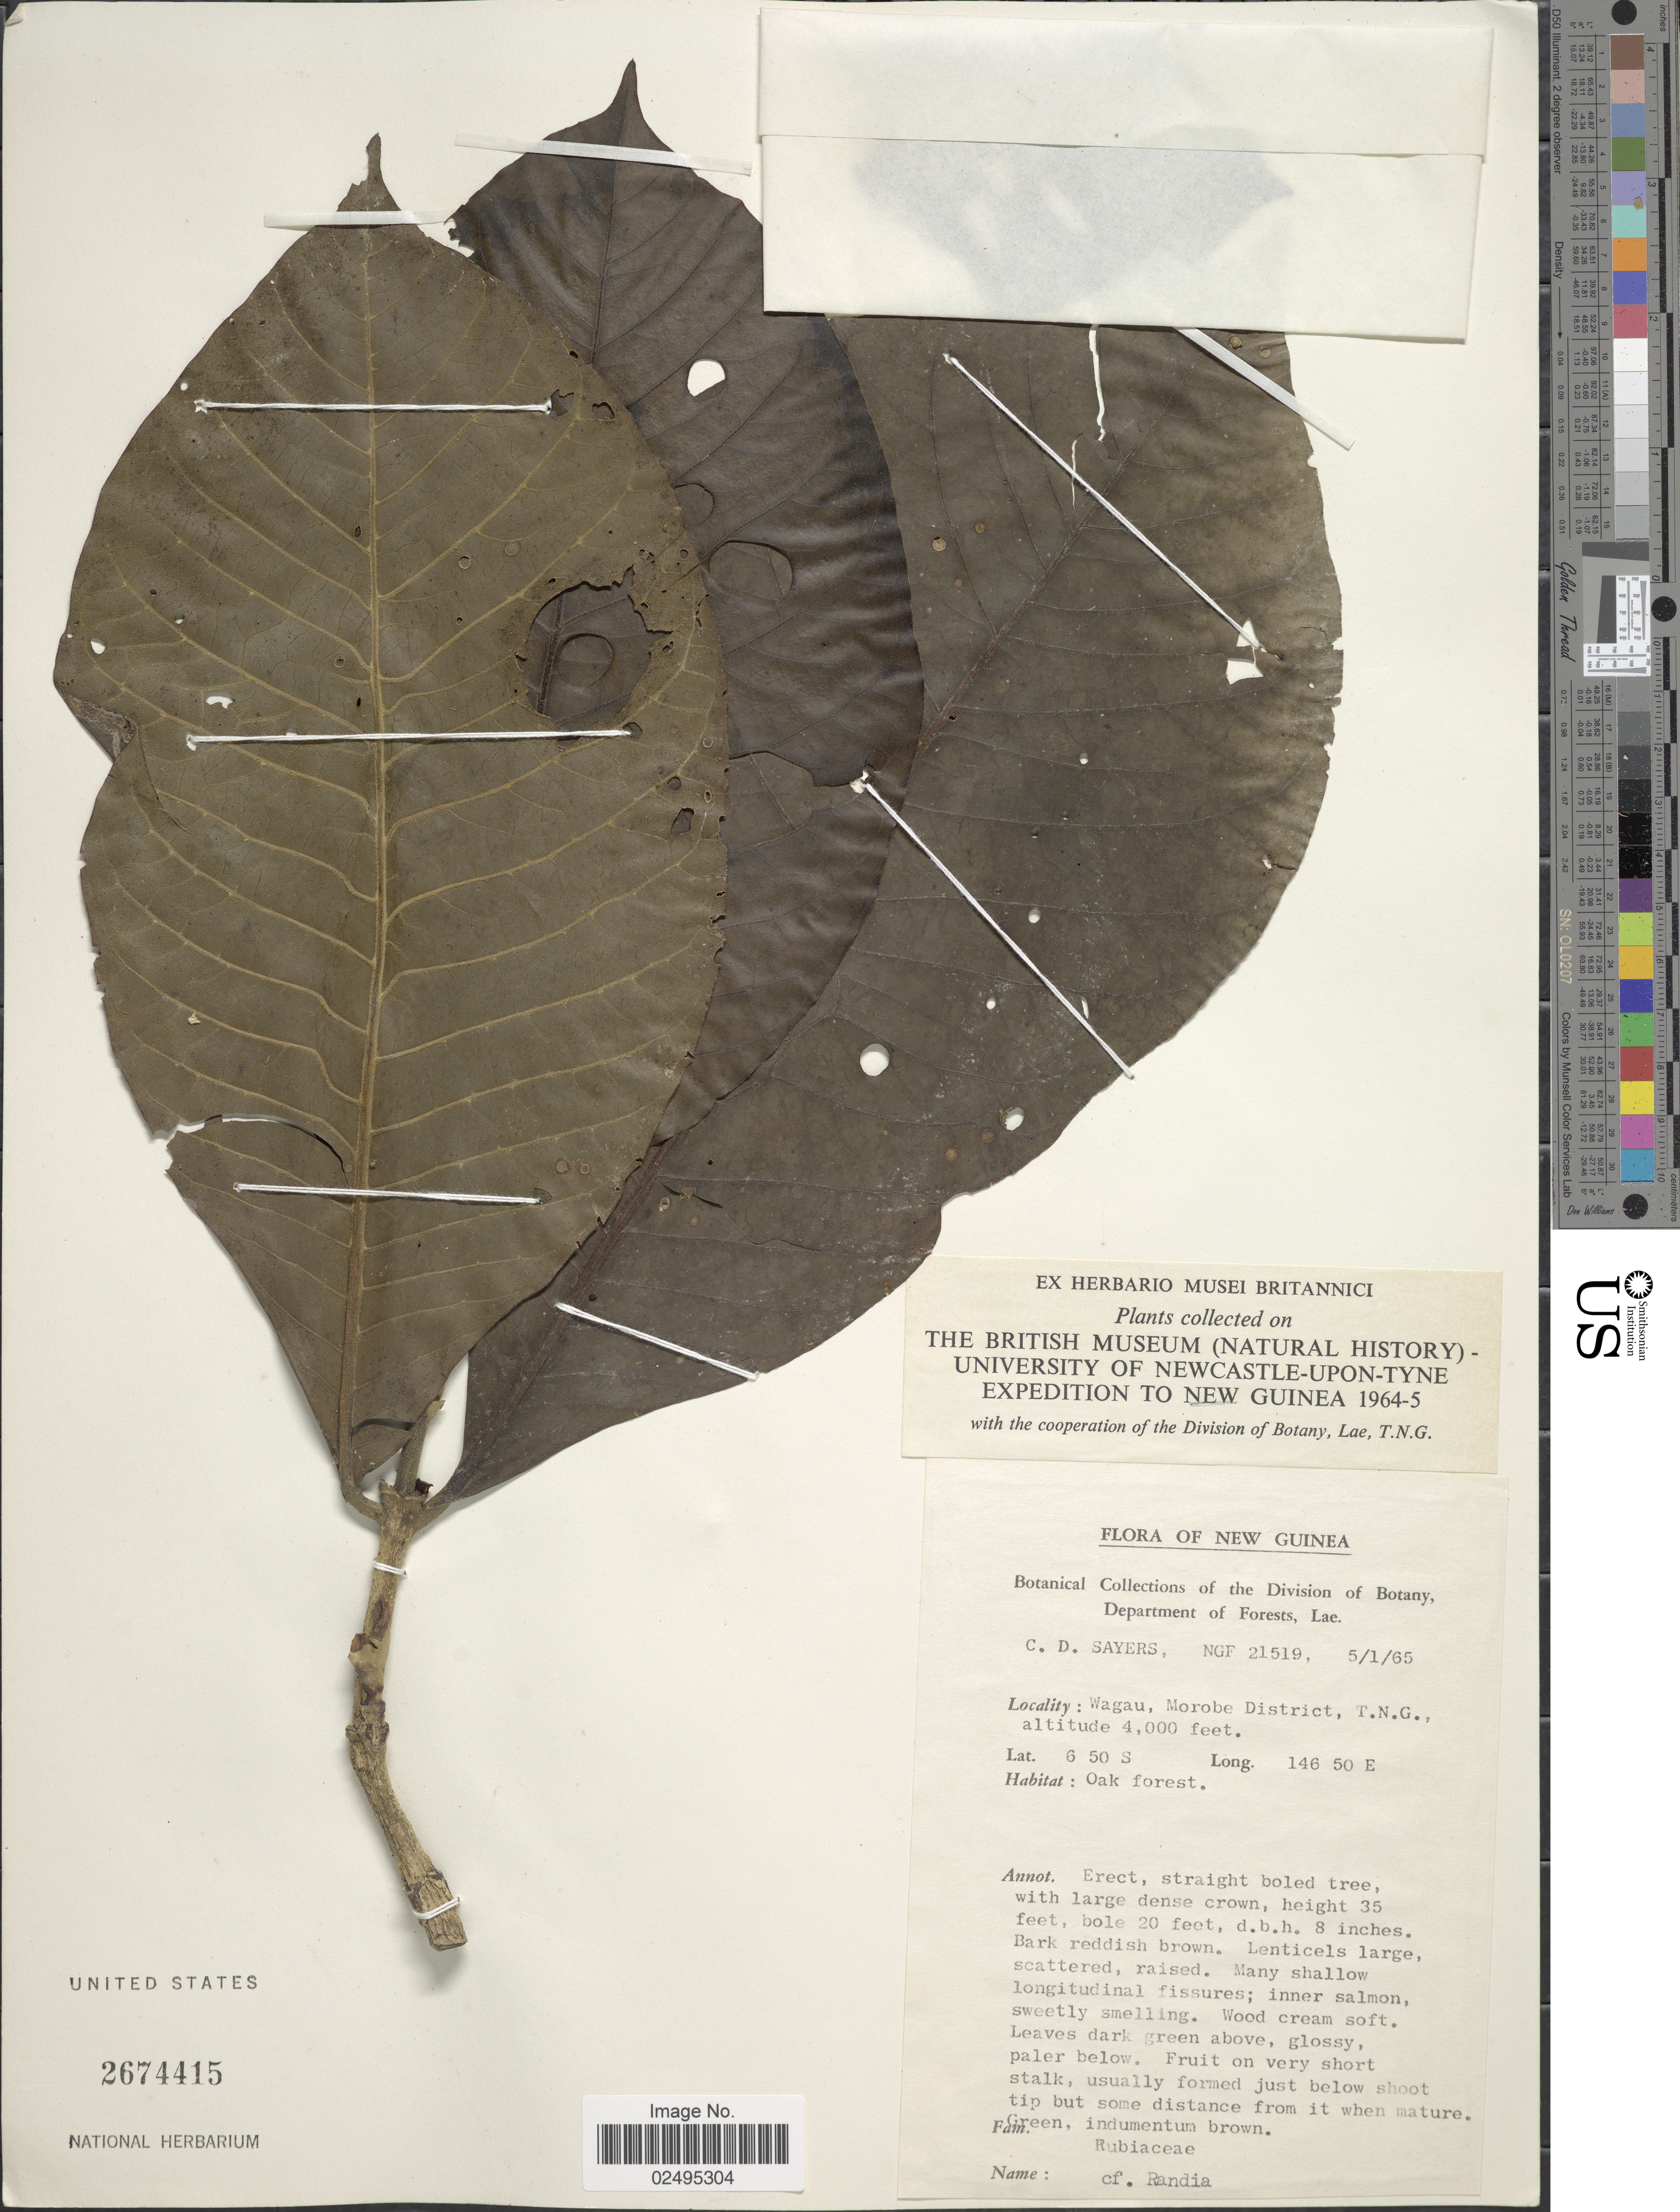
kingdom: Plantae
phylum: Tracheophyta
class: Magnoliopsida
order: Gentianales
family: Rubiaceae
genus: Randia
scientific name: Randia sp.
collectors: C. Sayers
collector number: NGF 21519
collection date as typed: Transcribed d/m/y: 5/1/65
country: Papua New Guinea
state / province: Morobe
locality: Wagau, Morobe District, T.N.G.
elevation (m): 1219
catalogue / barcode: US 2674415